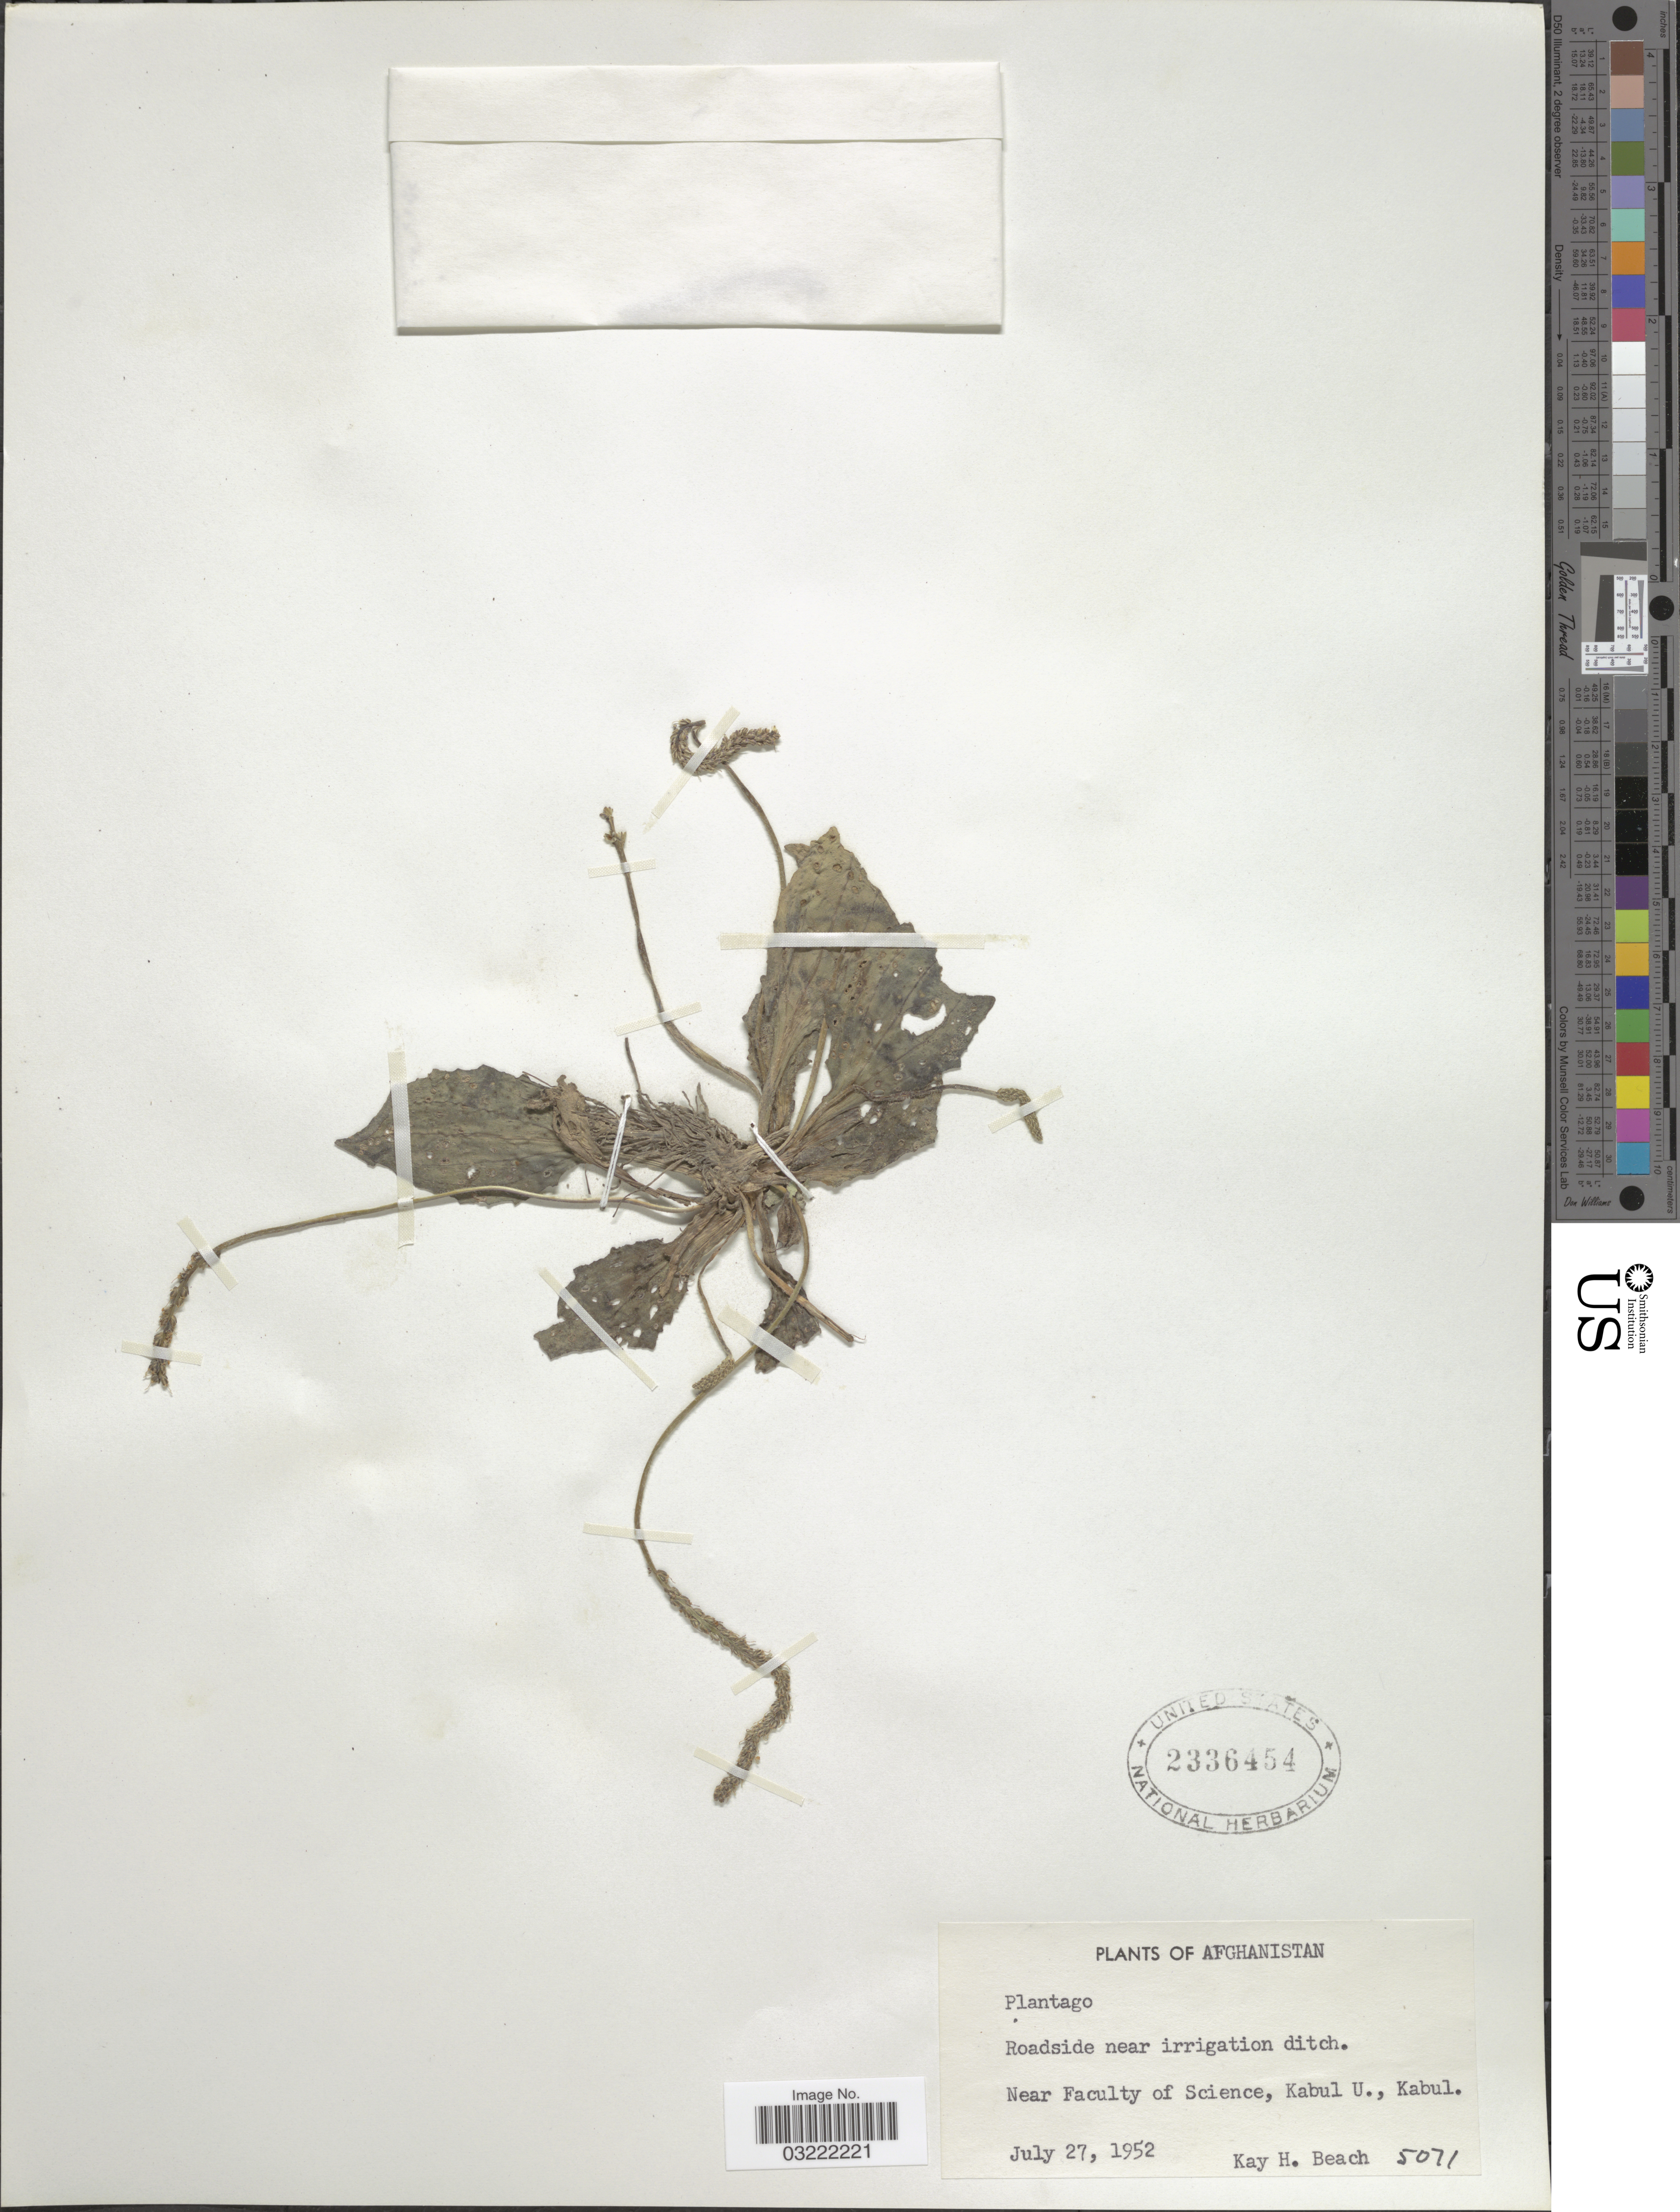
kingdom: Plantae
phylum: Tracheophyta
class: Magnoliopsida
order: Lamiales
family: Plantaginaceae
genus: Plantago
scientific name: Plantago sp.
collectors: K. H. Beach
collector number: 5071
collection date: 1952-07-27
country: Afghanistan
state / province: Kabul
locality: Roadside near irrigation ditch. Near Faculty of Science, Kabul U., Kabul.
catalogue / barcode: US 2336454